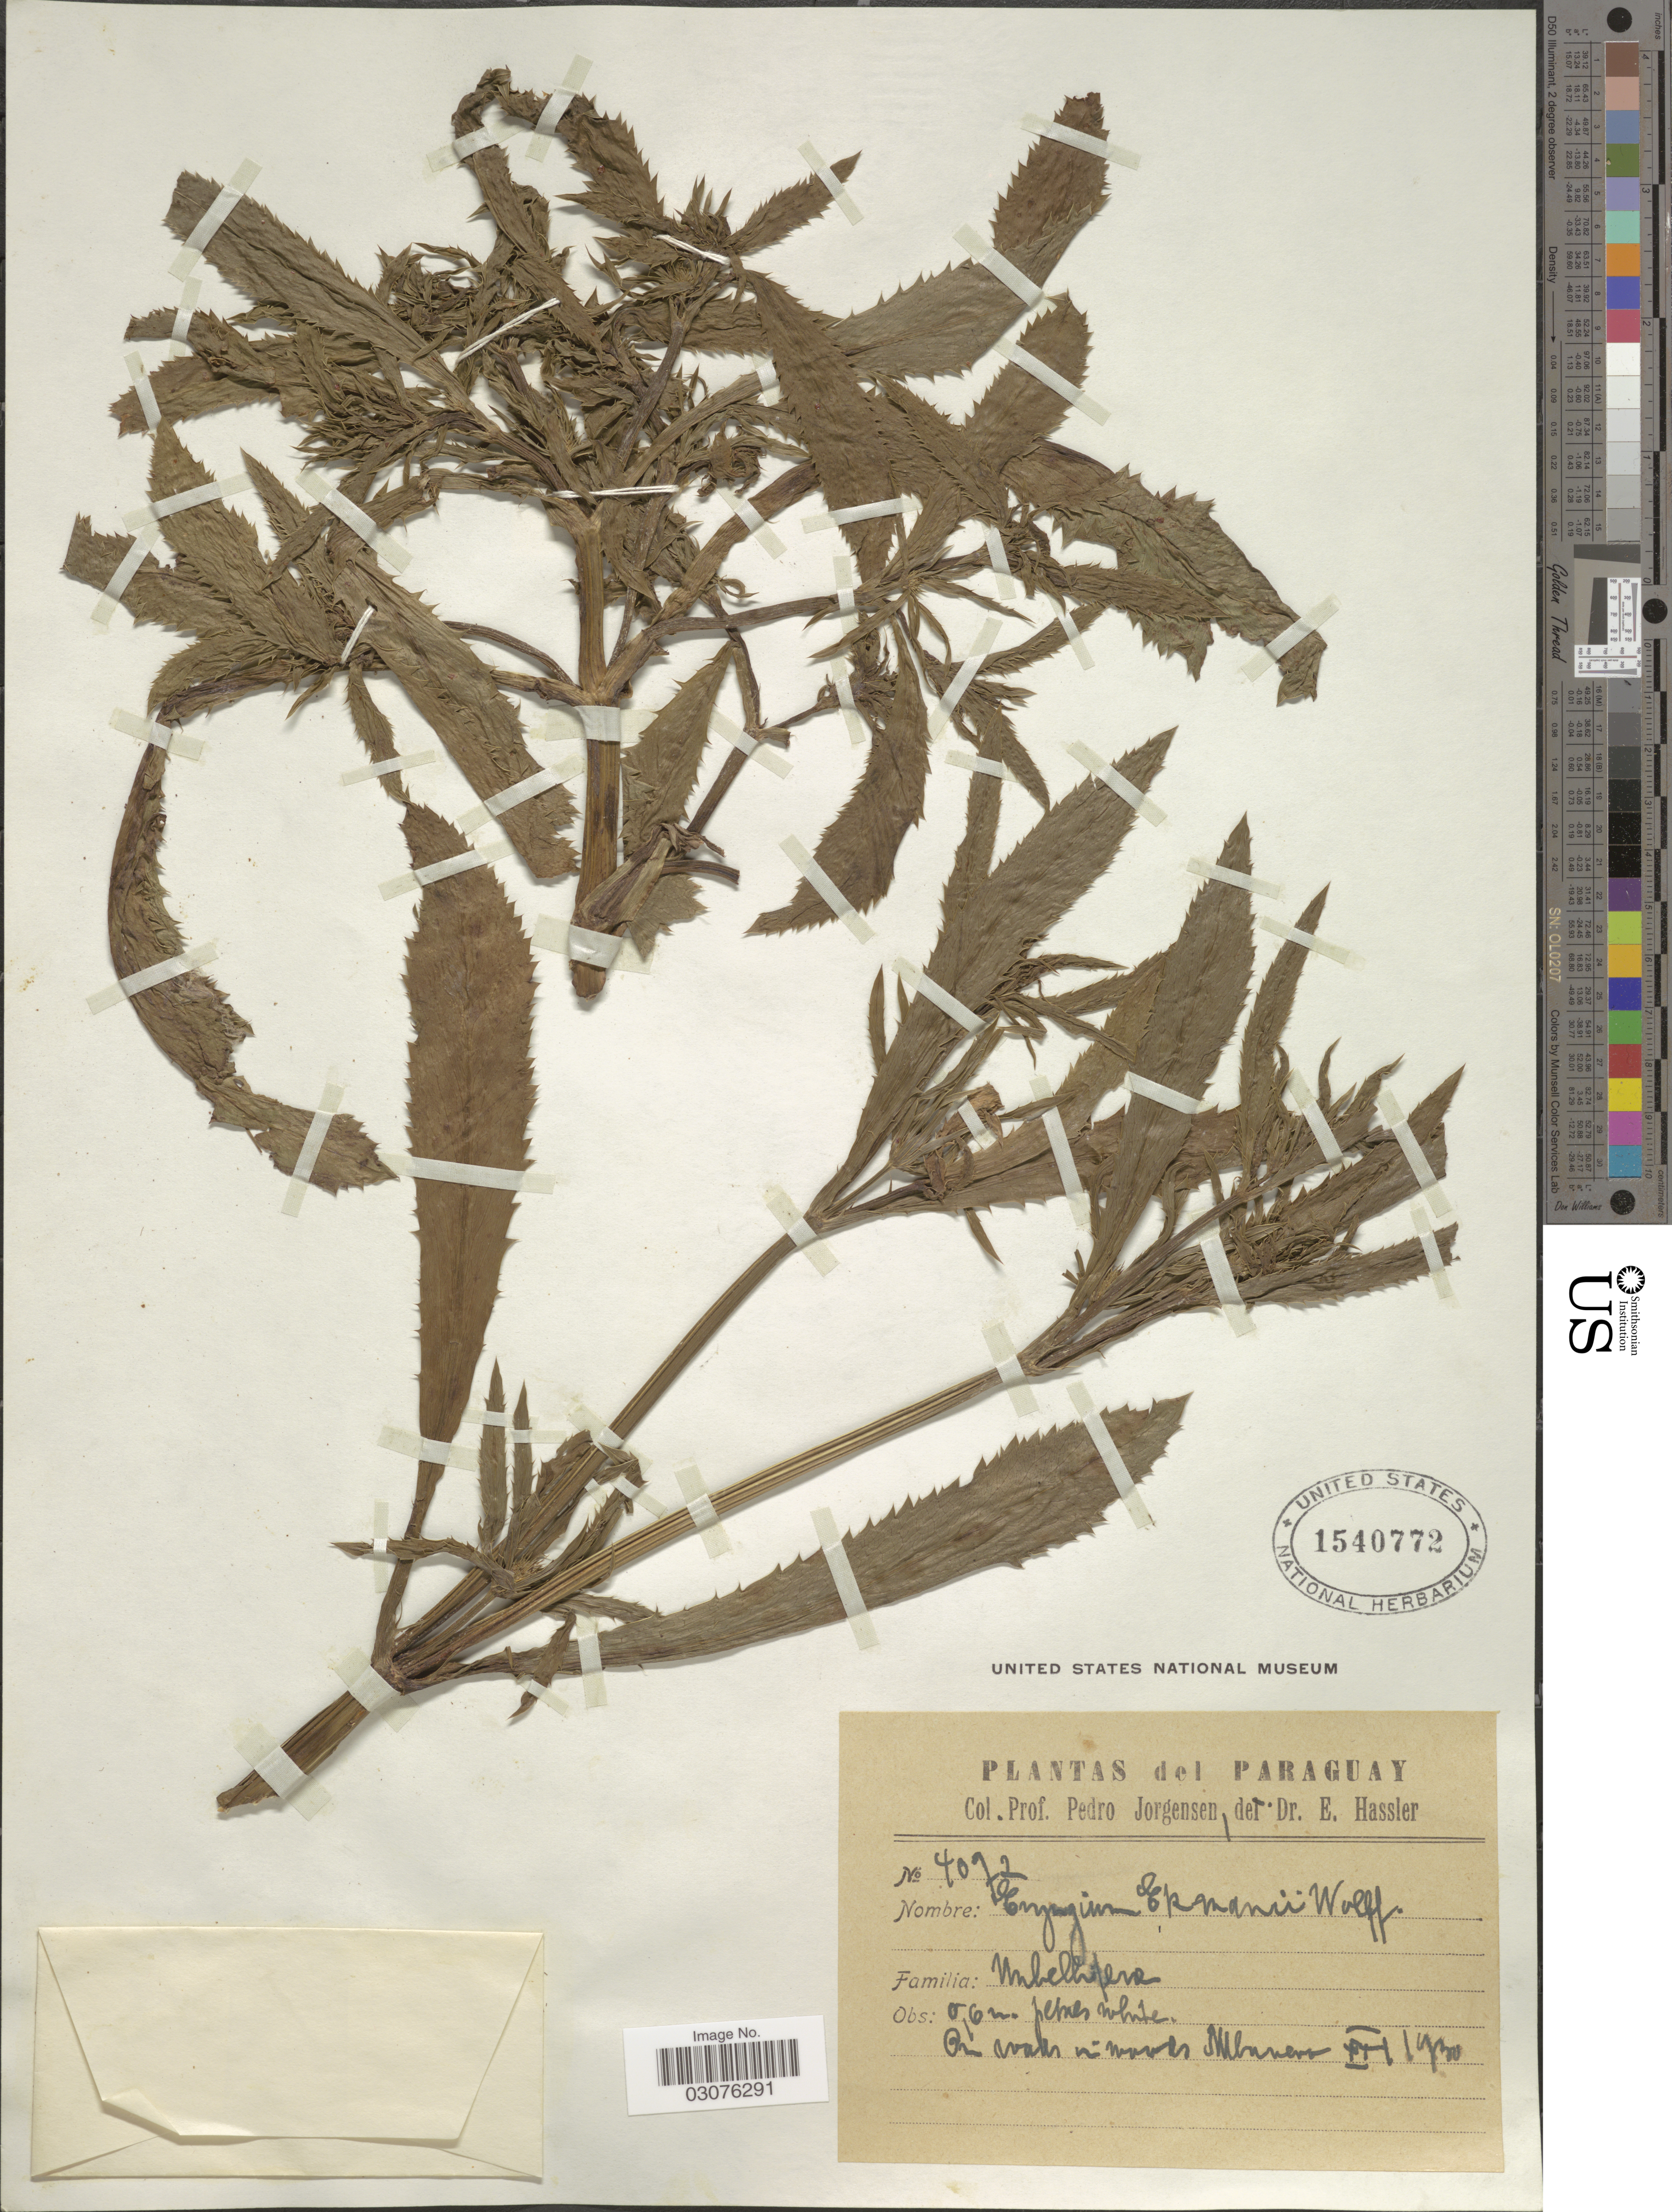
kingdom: Plantae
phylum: Tracheophyta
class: Magnoliopsida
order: Apiales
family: Apiaceae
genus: Eryngium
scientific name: Eryngium ekmanii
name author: H. Wolff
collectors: P. Jörgensen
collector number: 4022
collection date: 1930-12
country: Paraguay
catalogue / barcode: US 1540772